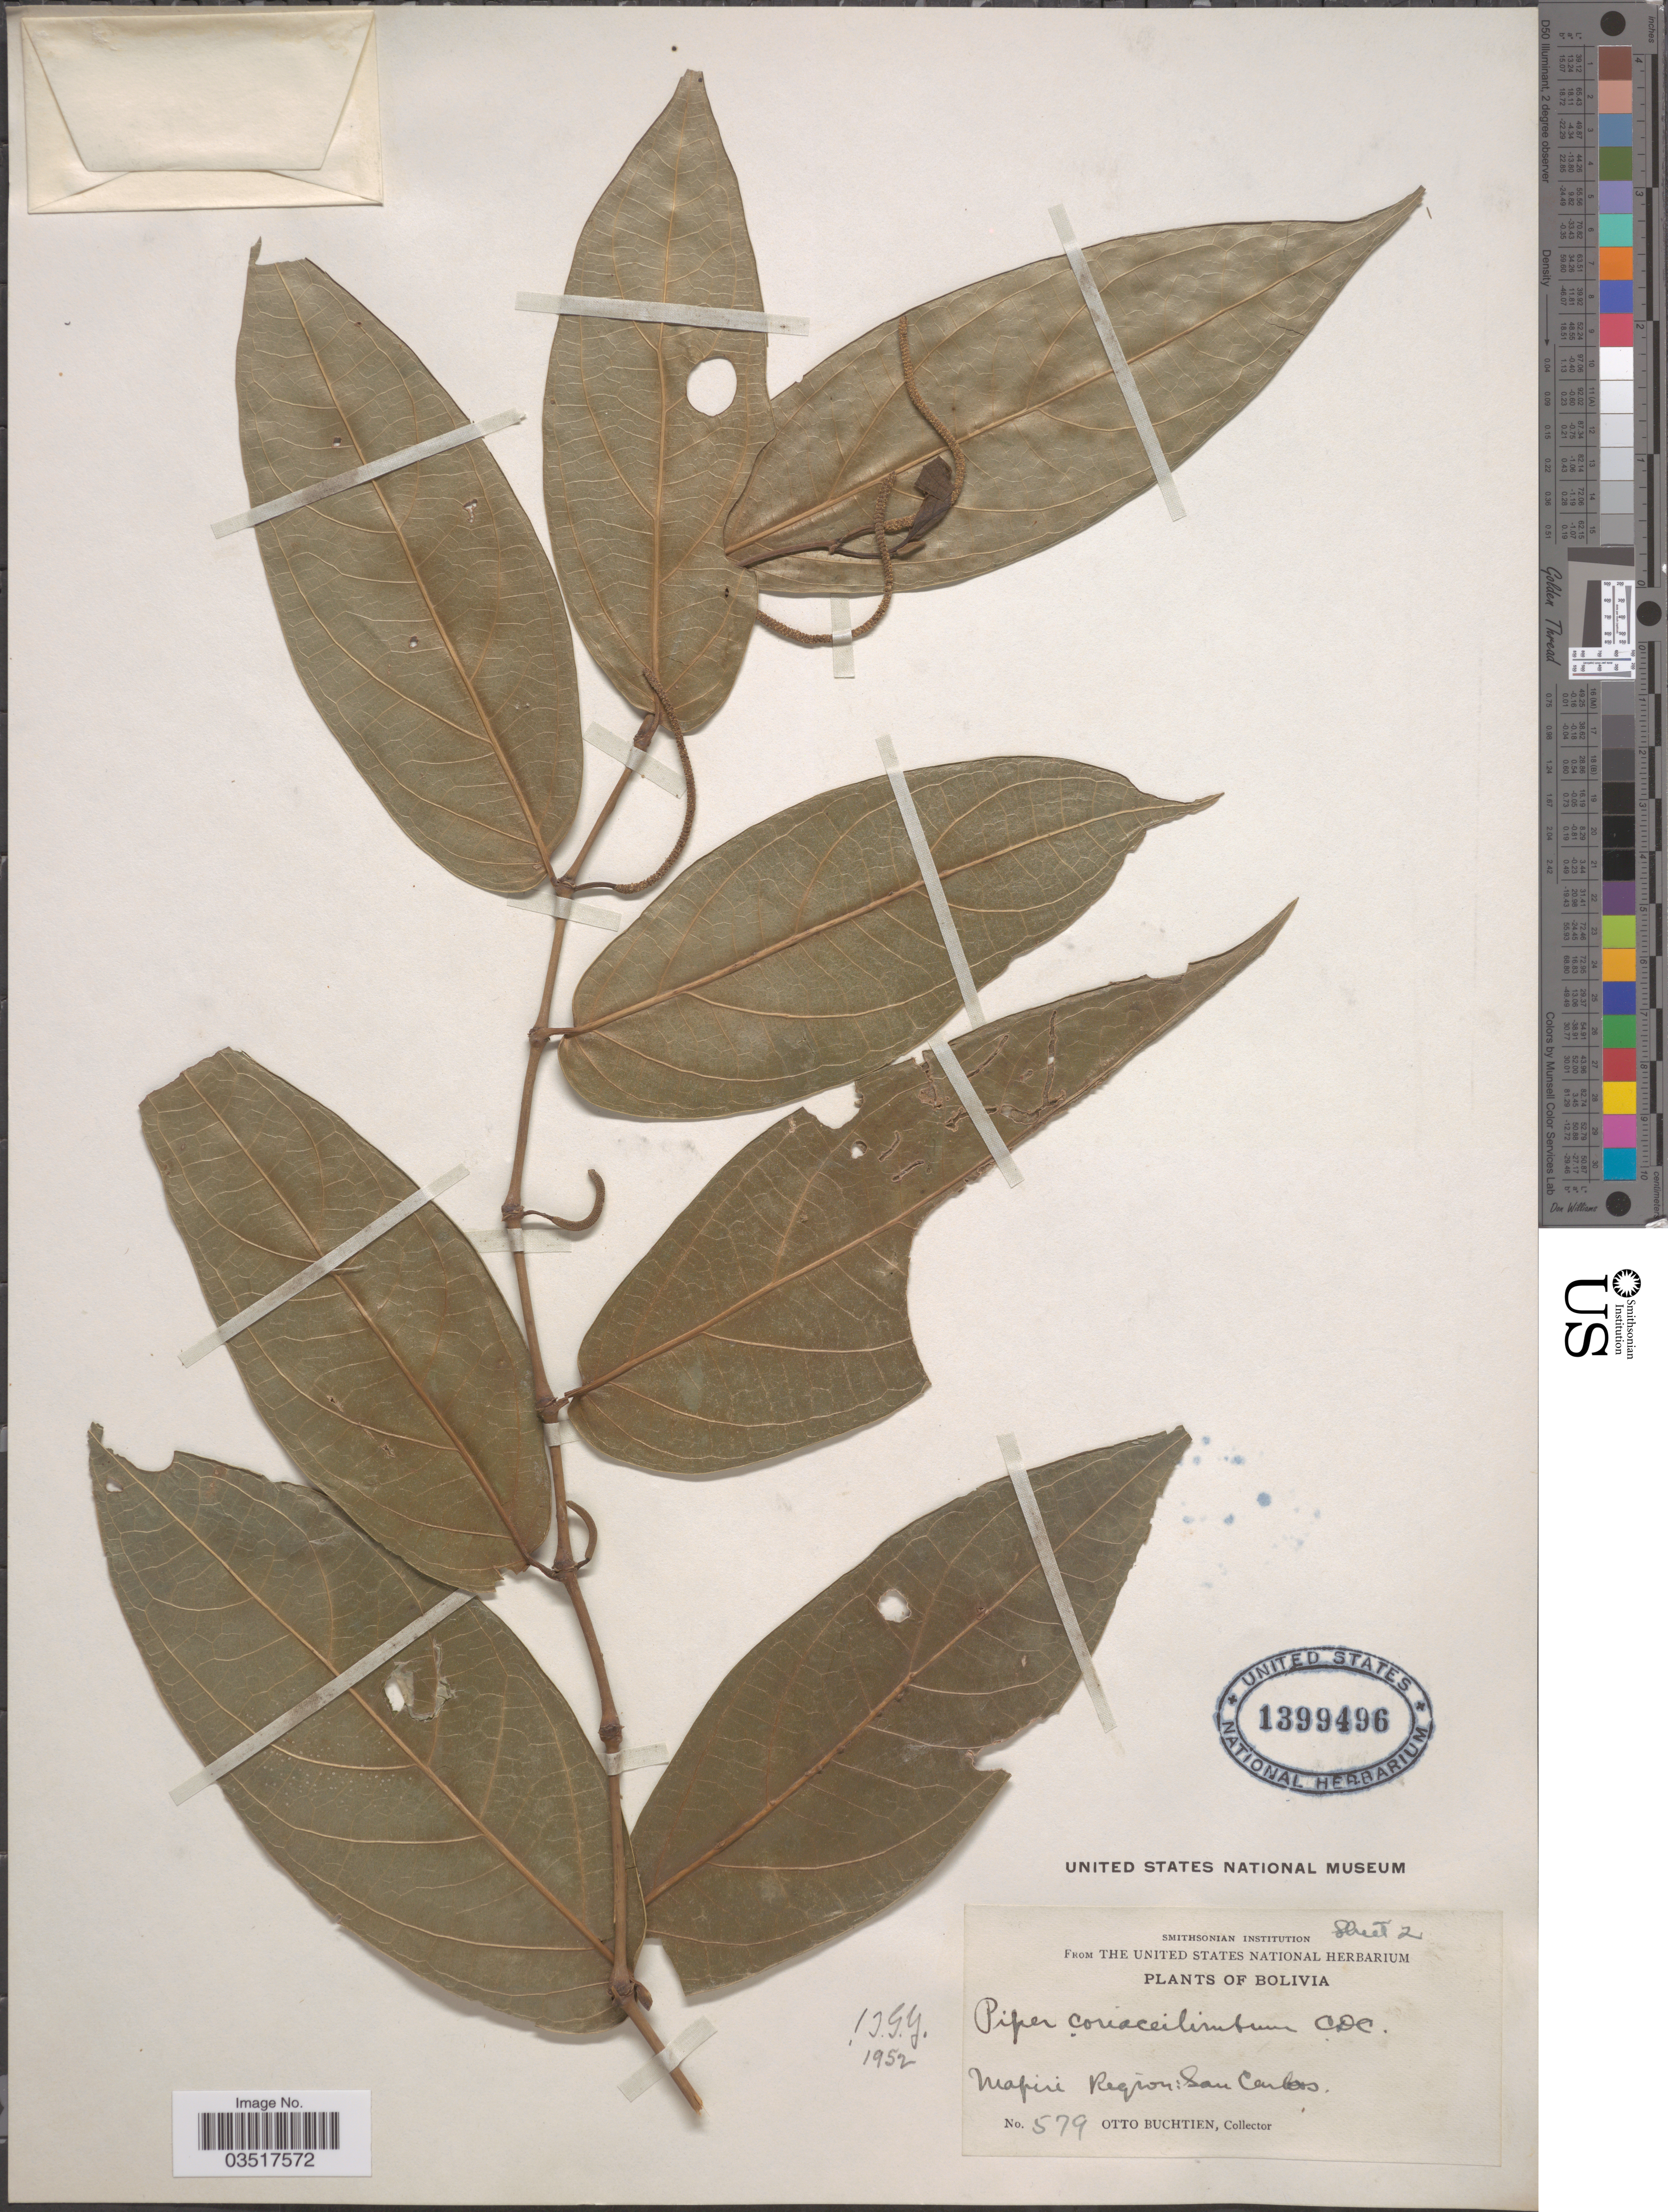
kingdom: Plantae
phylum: Tracheophyta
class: Magnoliopsida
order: Piperales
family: Piperaceae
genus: Piper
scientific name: Piper coriaceilimbum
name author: C. DC.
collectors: O. Buchtien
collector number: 579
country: Bolivia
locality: Mapiri Region: San Carlos.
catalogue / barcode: US 1399496